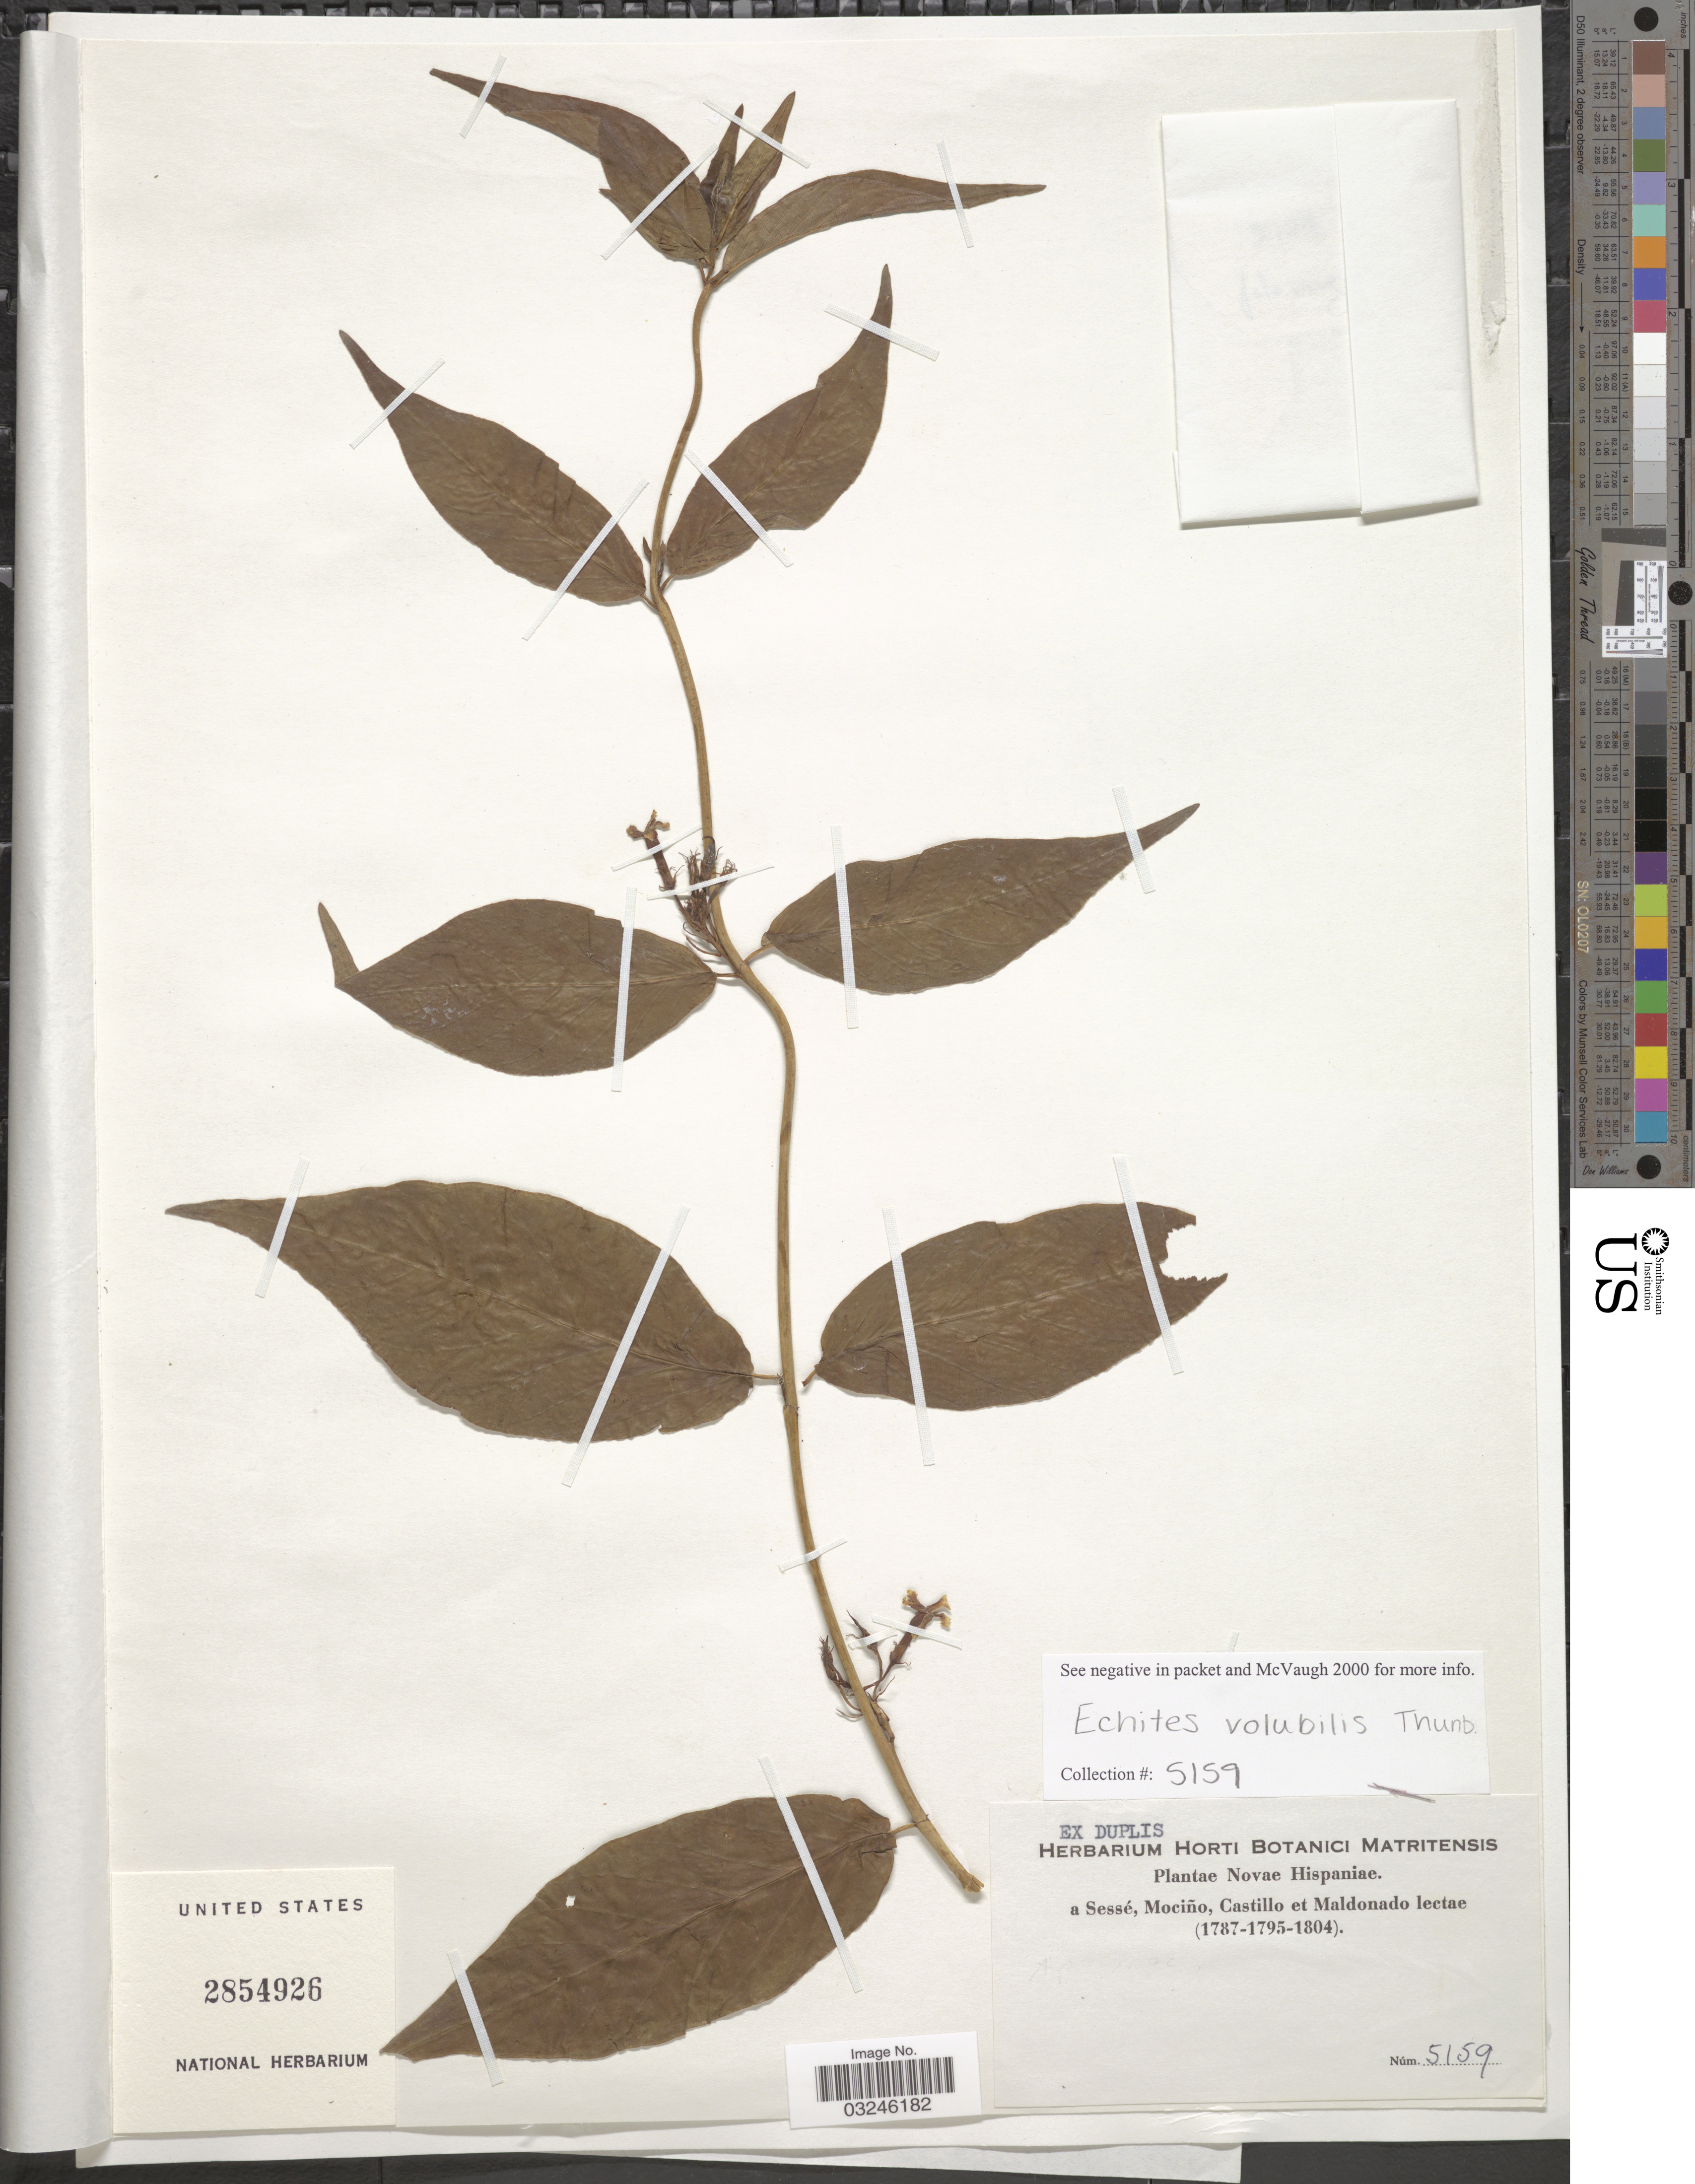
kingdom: Plantae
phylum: Tracheophyta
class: Magnoliopsida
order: Gentianales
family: Apocynaceae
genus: Echites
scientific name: Echites volubilis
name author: Thunb.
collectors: Sessé, --, Mociño, Castillo, -- & Maldonado, --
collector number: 5159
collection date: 1787/1804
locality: Novae Hispaniae.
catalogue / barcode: US 2854926